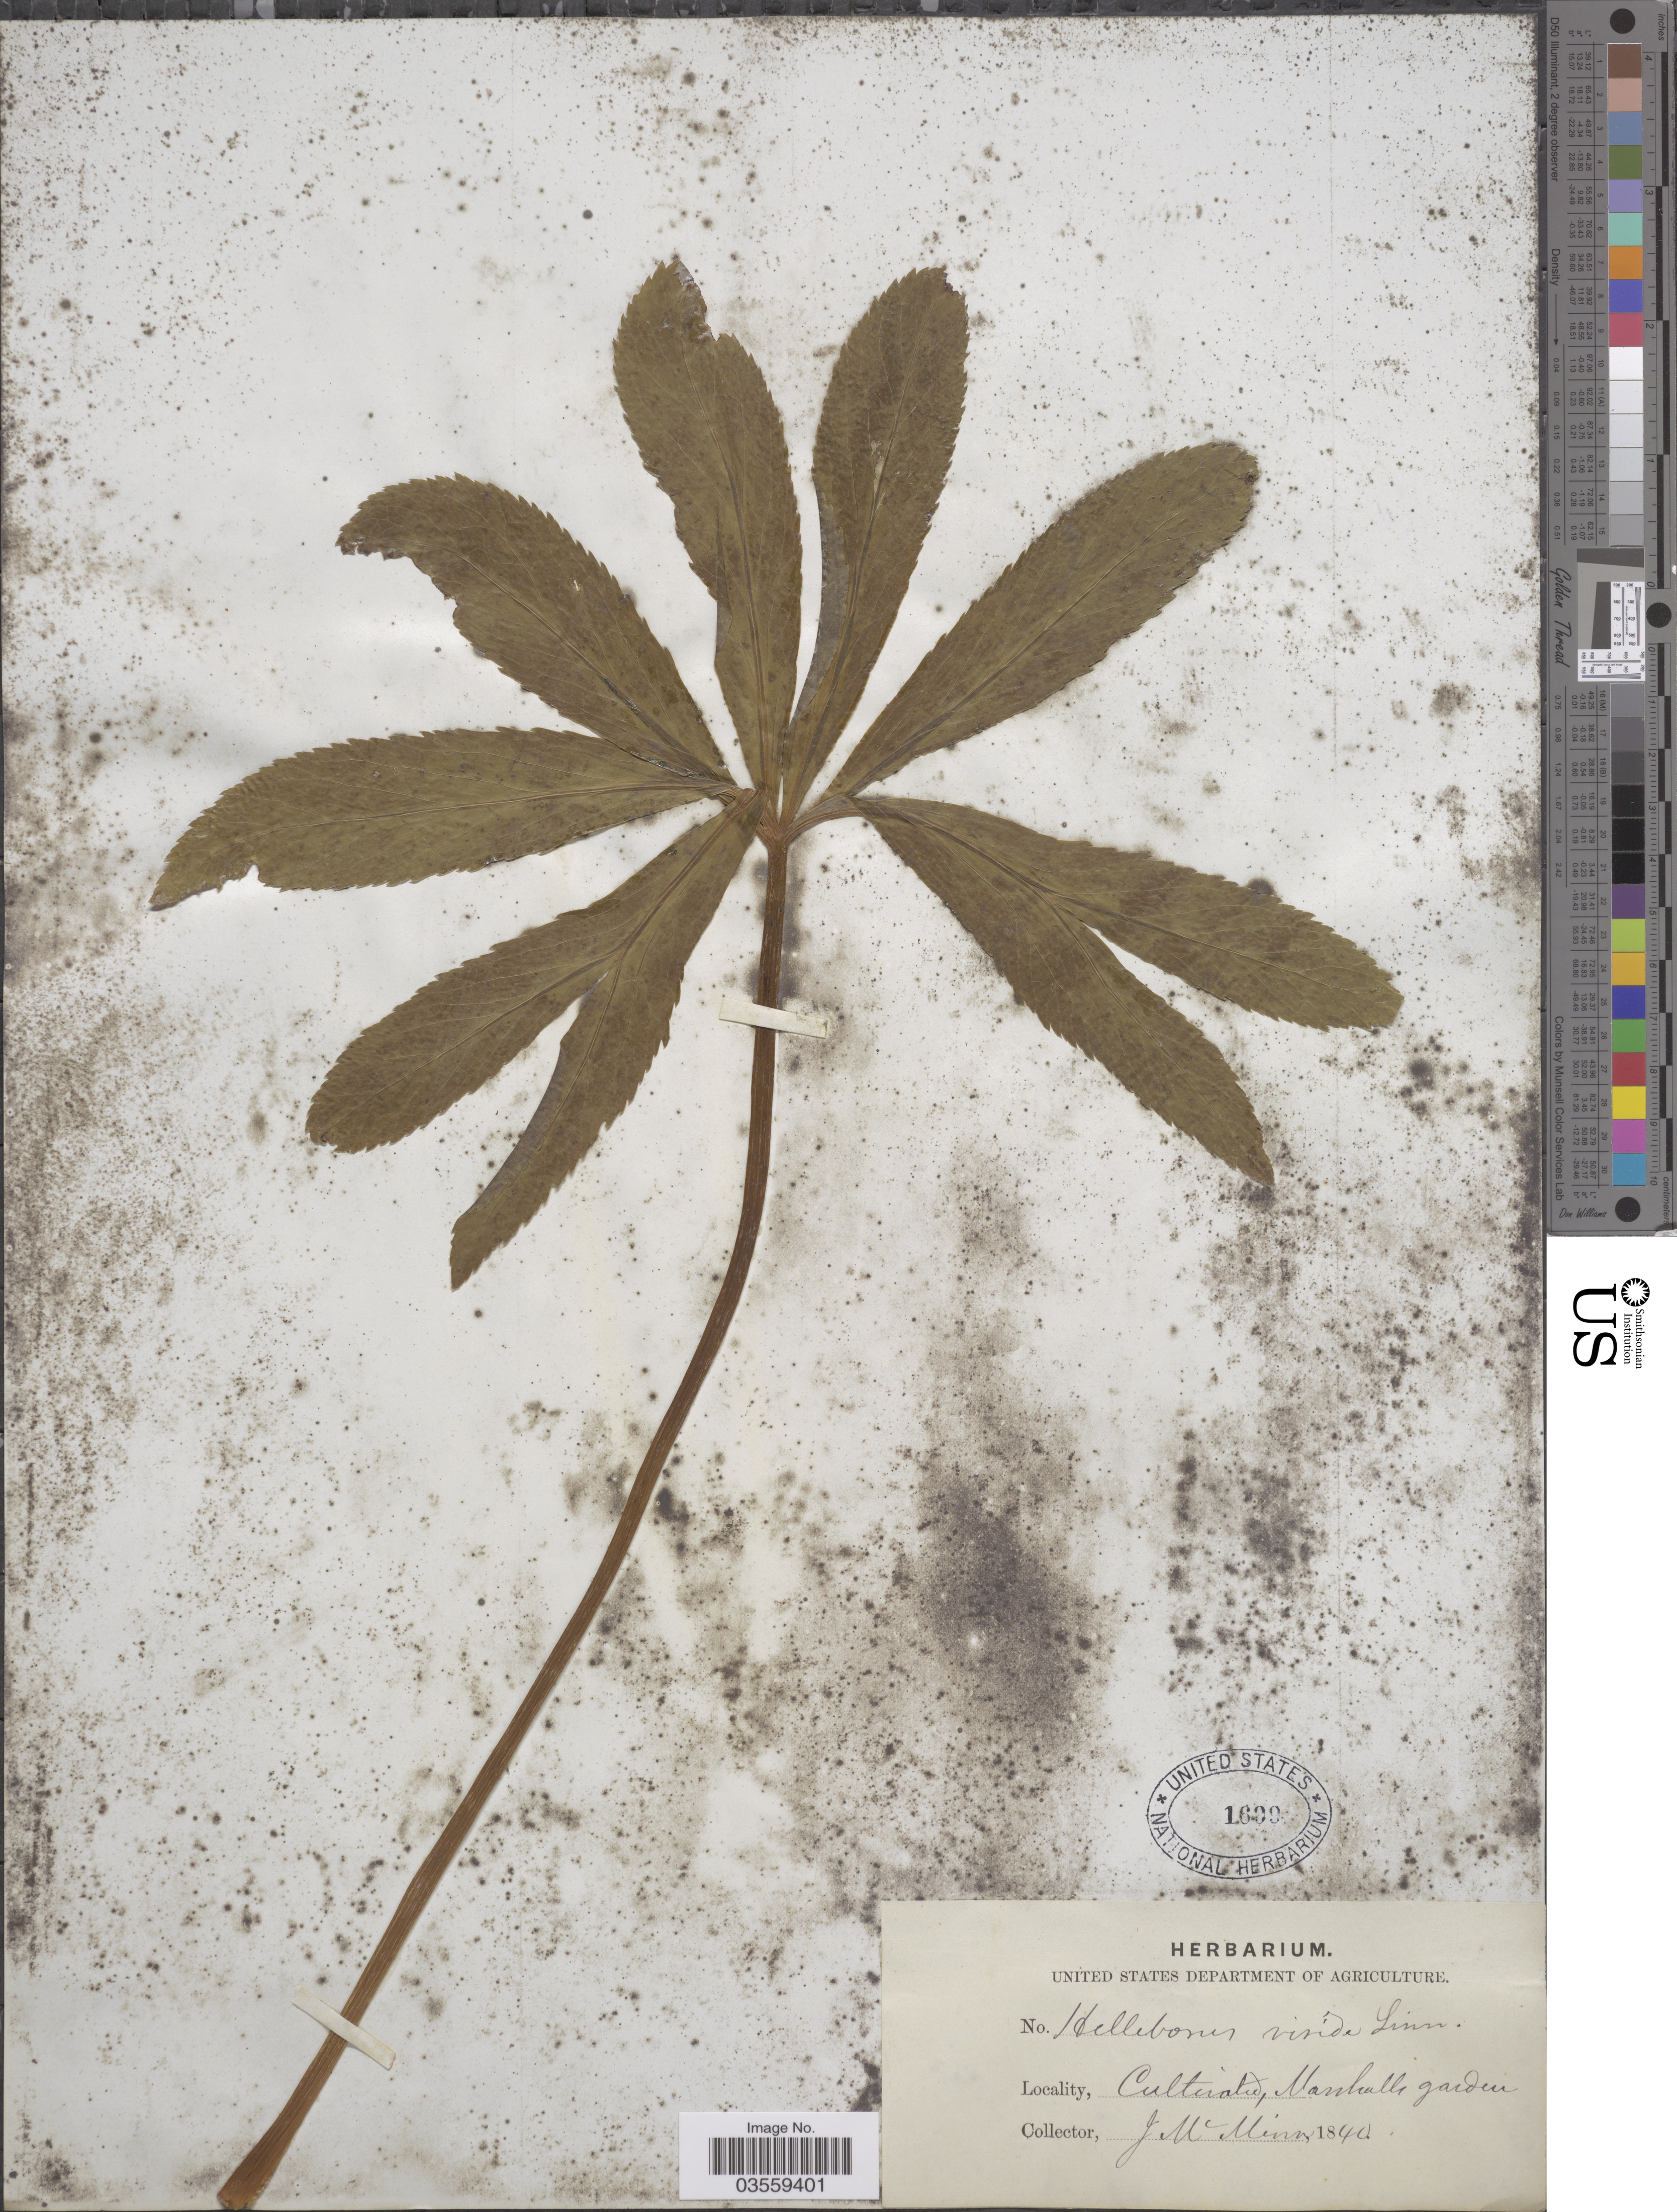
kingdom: Plantae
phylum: Tracheophyta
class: Magnoliopsida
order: Ranunculales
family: Ranunculaceae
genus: Helleborus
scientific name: Helleborus viridis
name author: L.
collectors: J. McMinn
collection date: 1840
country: United States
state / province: Pennsylvania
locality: Marshalls garden.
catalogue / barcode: US 1609